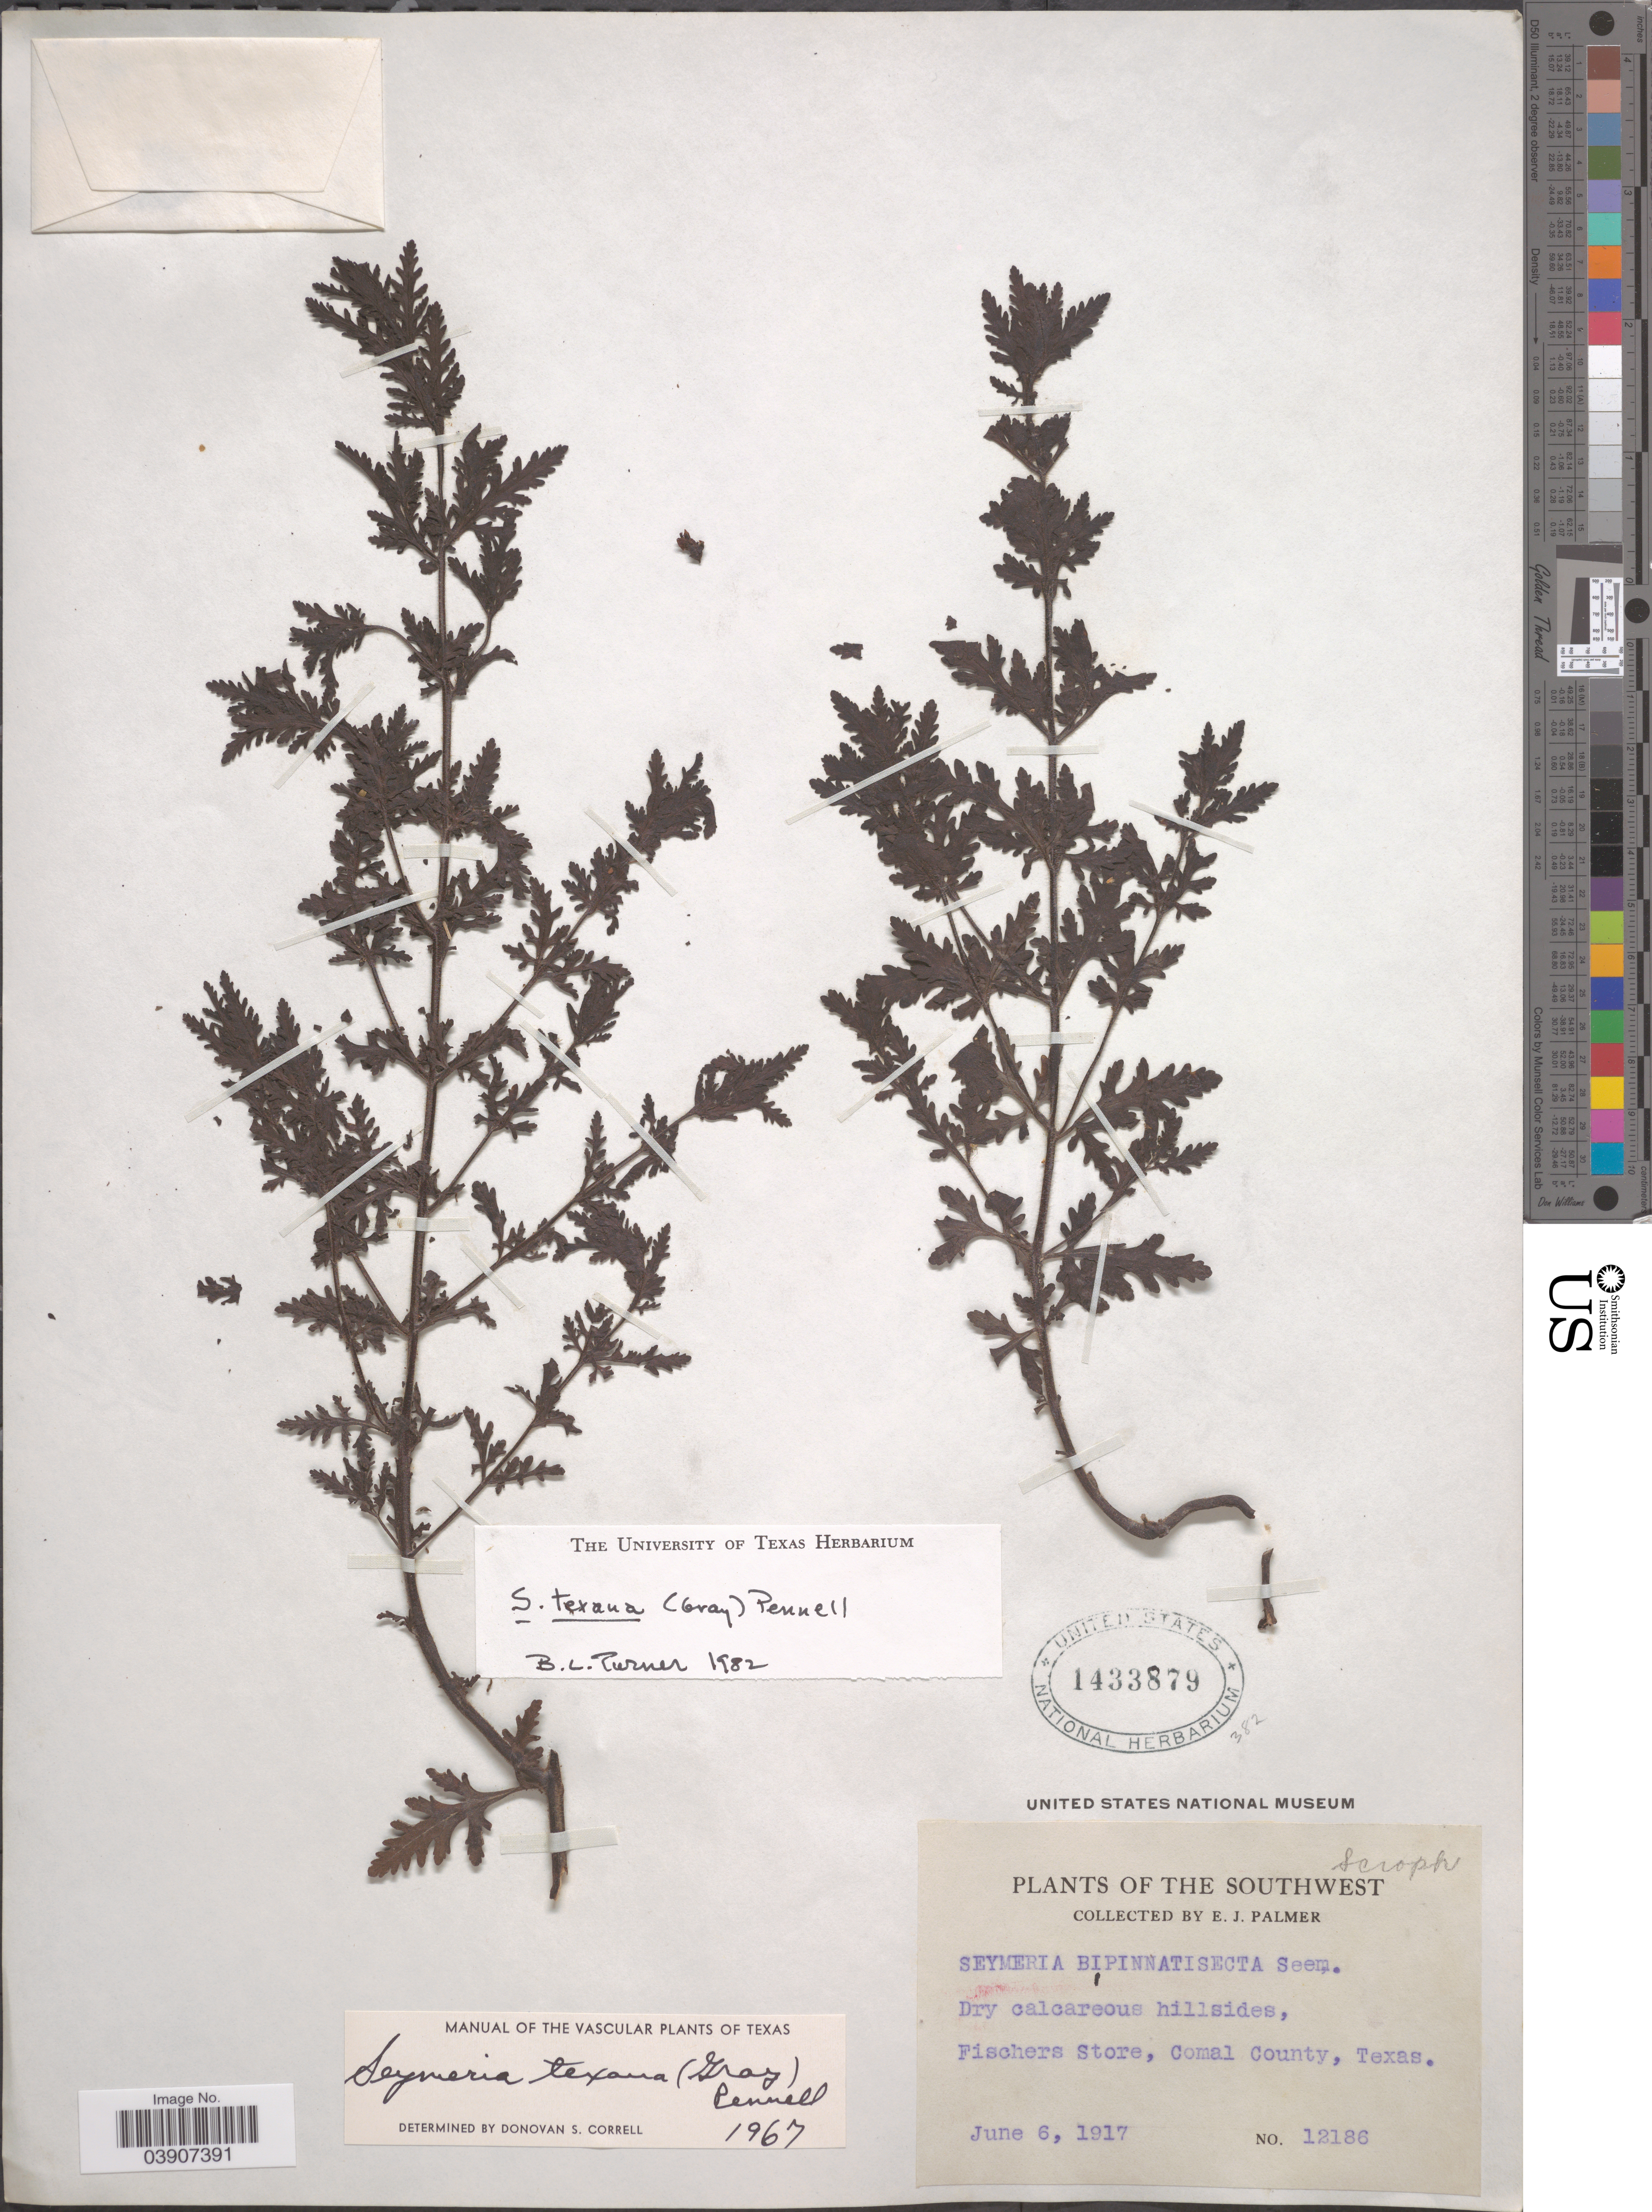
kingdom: Plantae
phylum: Tracheophyta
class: Magnoliopsida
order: Lamiales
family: Orobanchaceae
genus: Seymeria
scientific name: Seymeria texana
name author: (A. Gray) Standl.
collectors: E. J. Palmer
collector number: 12186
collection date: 1917-06-06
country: United States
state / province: Texas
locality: Southwest. Fischers Store, Comal County.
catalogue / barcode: US 1433879